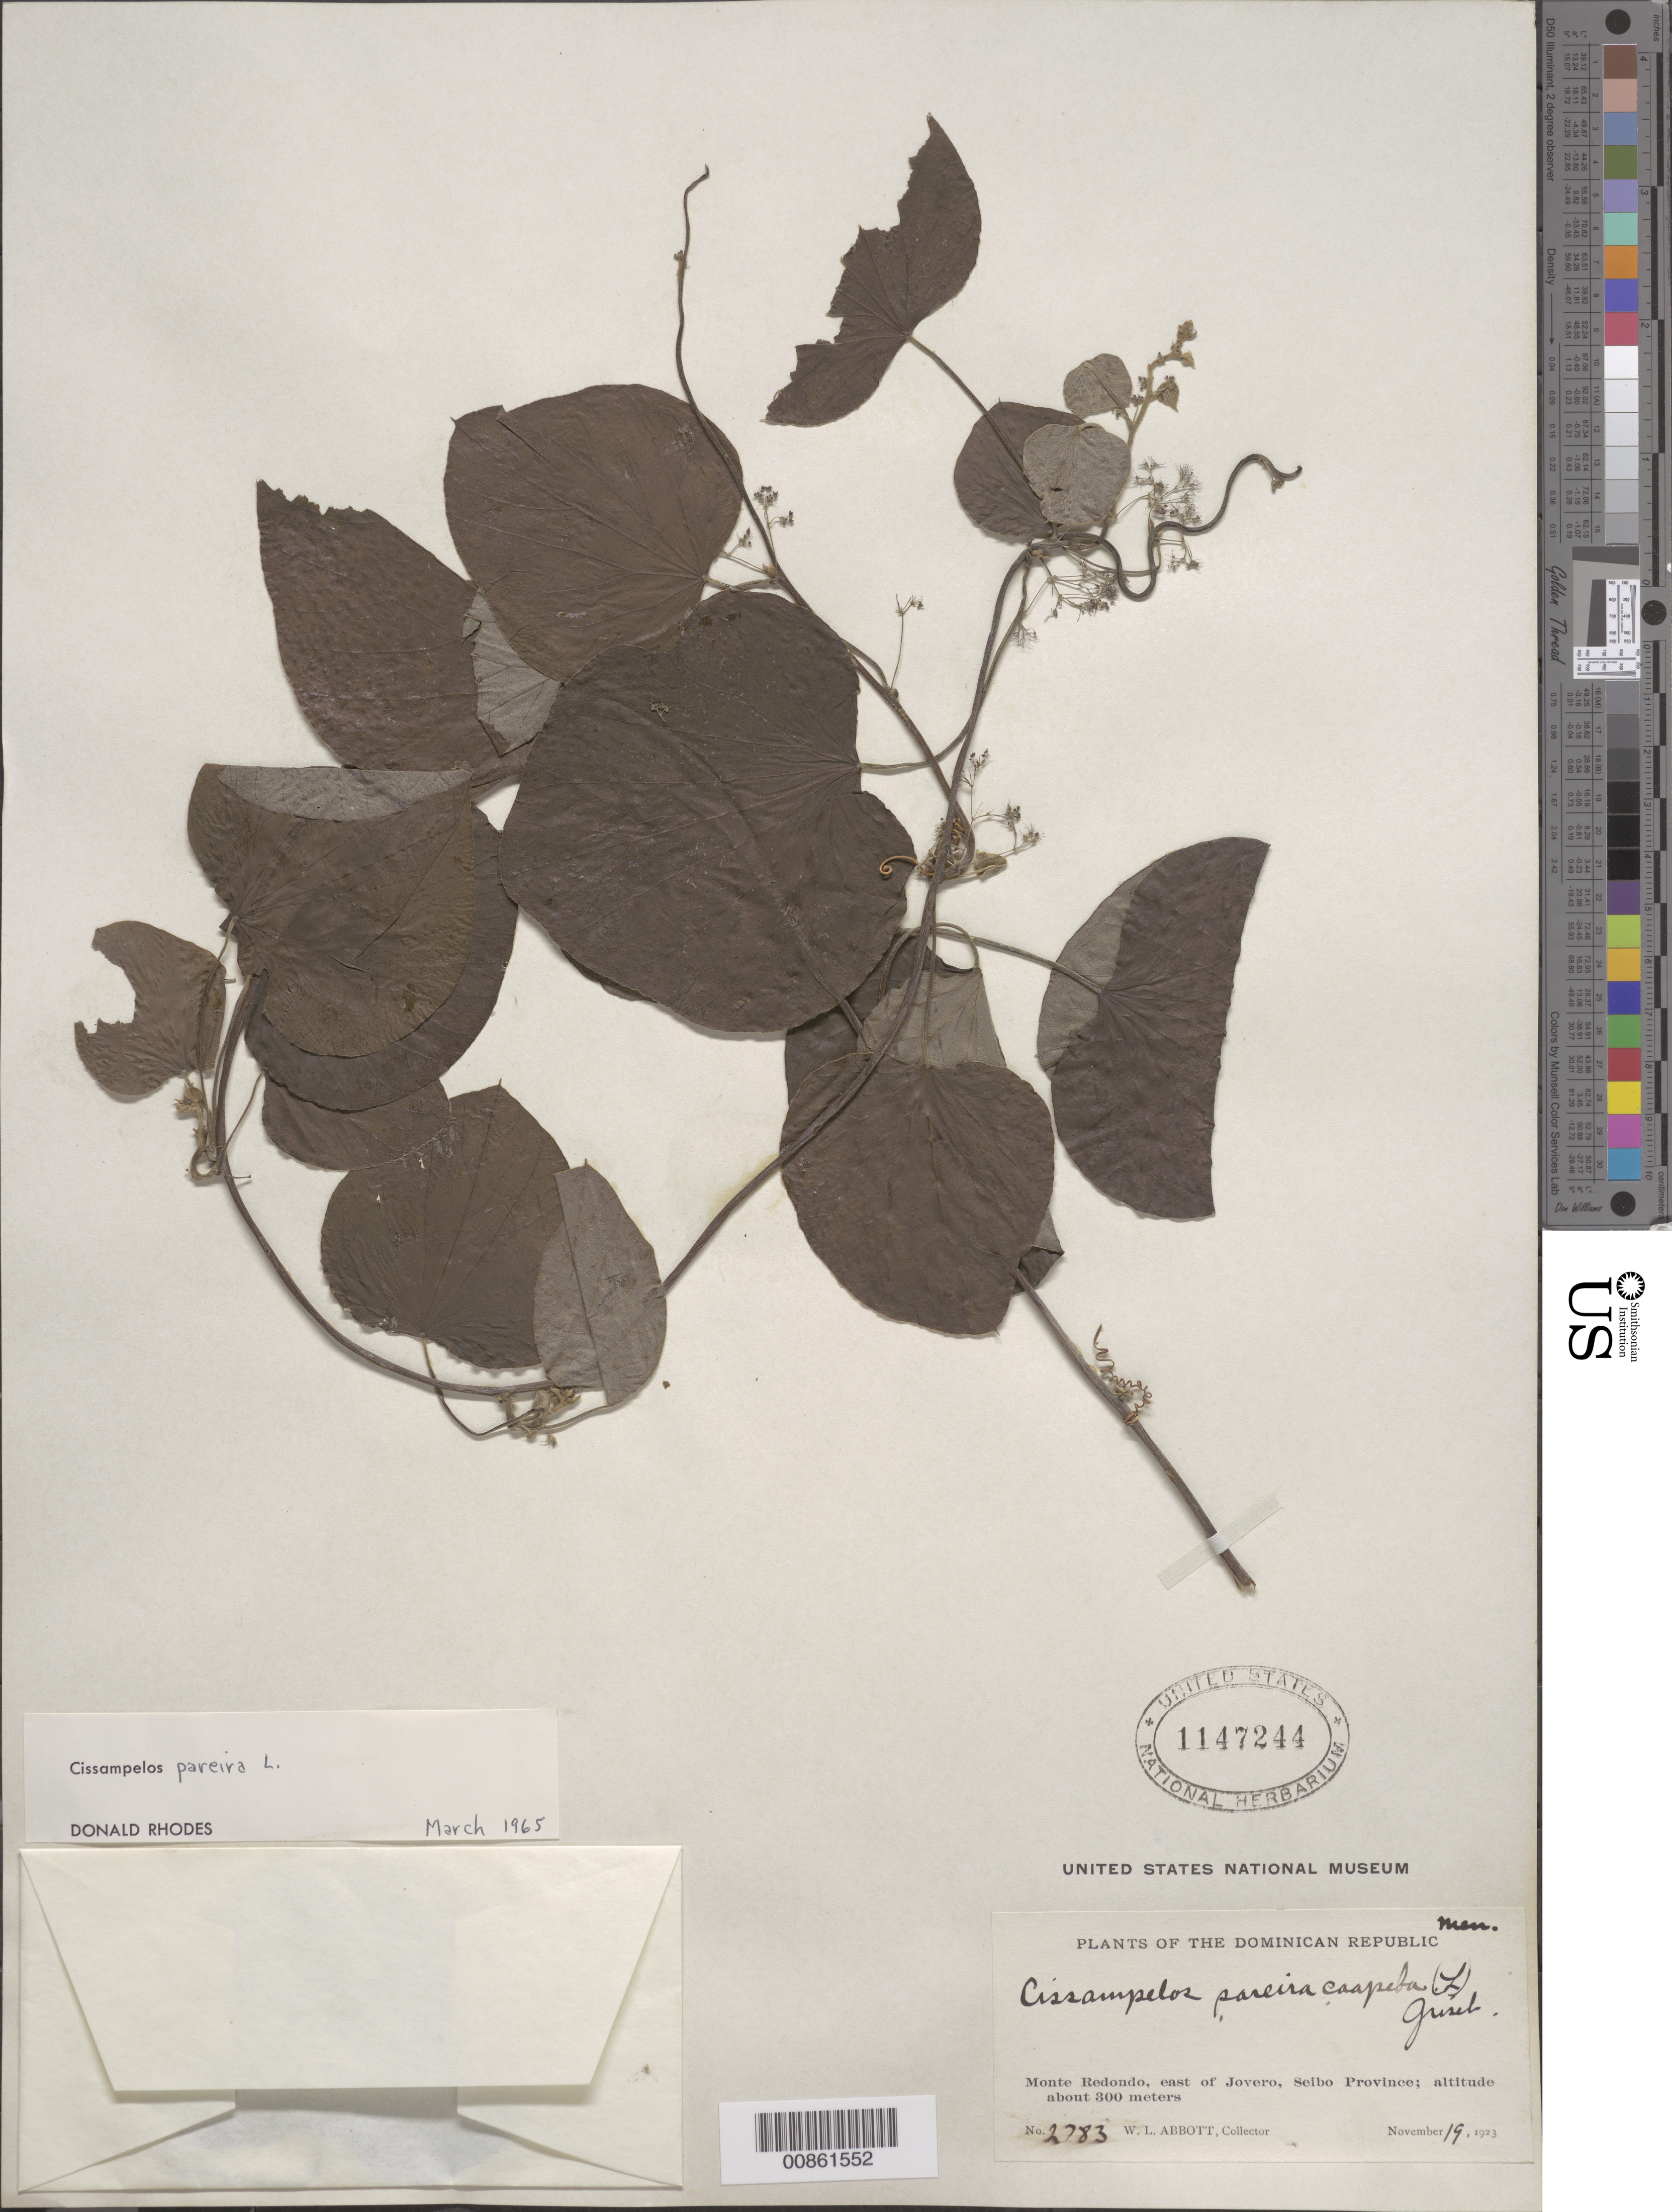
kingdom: Plantae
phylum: Tracheophyta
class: Magnoliopsida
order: Ranunculales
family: Menispermaceae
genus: Cissampelos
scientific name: Cissampelos pareira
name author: L.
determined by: Rhodes, D.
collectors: W. L. Abbott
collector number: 2783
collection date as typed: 19 Nov 1923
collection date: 1923-11-19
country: Dominican Republic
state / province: El Seibo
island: Hispaniola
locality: Monte Redondo, east of Jovero.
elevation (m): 300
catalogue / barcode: US 1147244